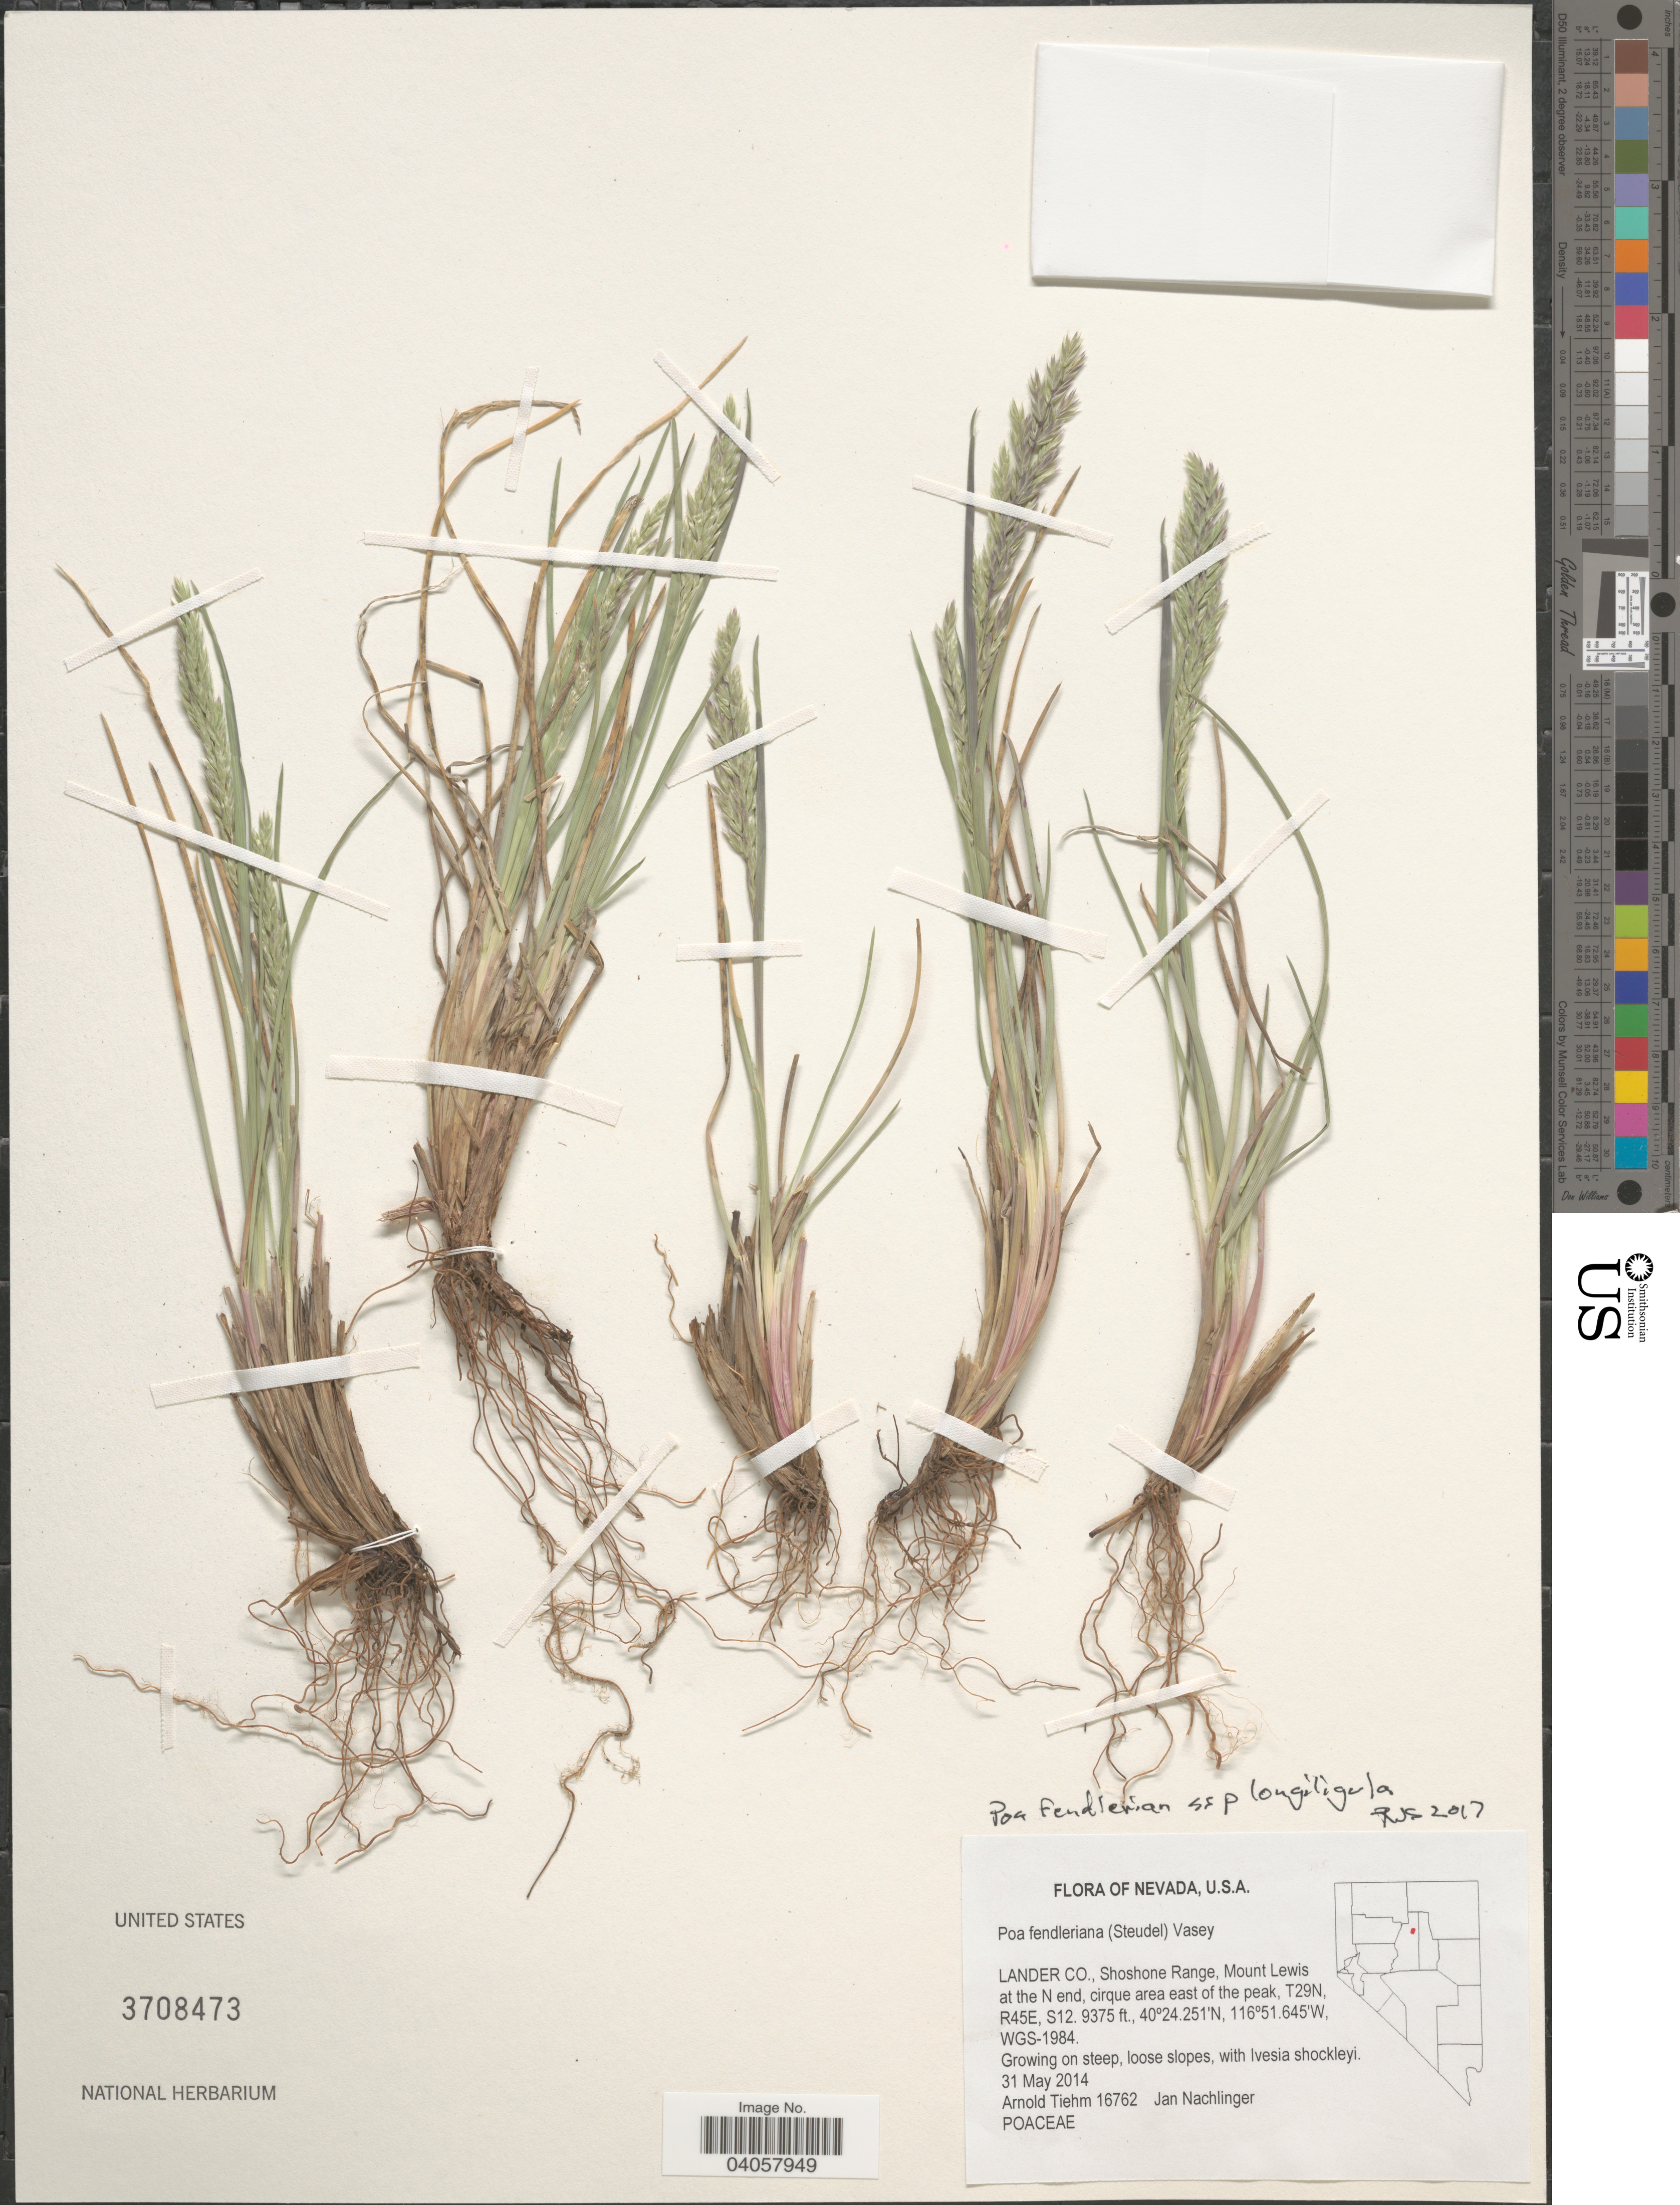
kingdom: Plantae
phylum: Tracheophyta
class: Liliopsida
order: Poales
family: Poaceae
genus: Poa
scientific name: Poa fendleriana subsp. longiligula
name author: (Scribn. & T.A. Williams) Soreng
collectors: A. Tiehm & J. Nachlinger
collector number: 16762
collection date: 2014-05-31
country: United States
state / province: Nevada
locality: Lander Co., Shoshone Range, Mount Lewis at the N end, cirque area east of the peak, T29N, R45E, S12. WGS-1984.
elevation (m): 2858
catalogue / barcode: US 3708473